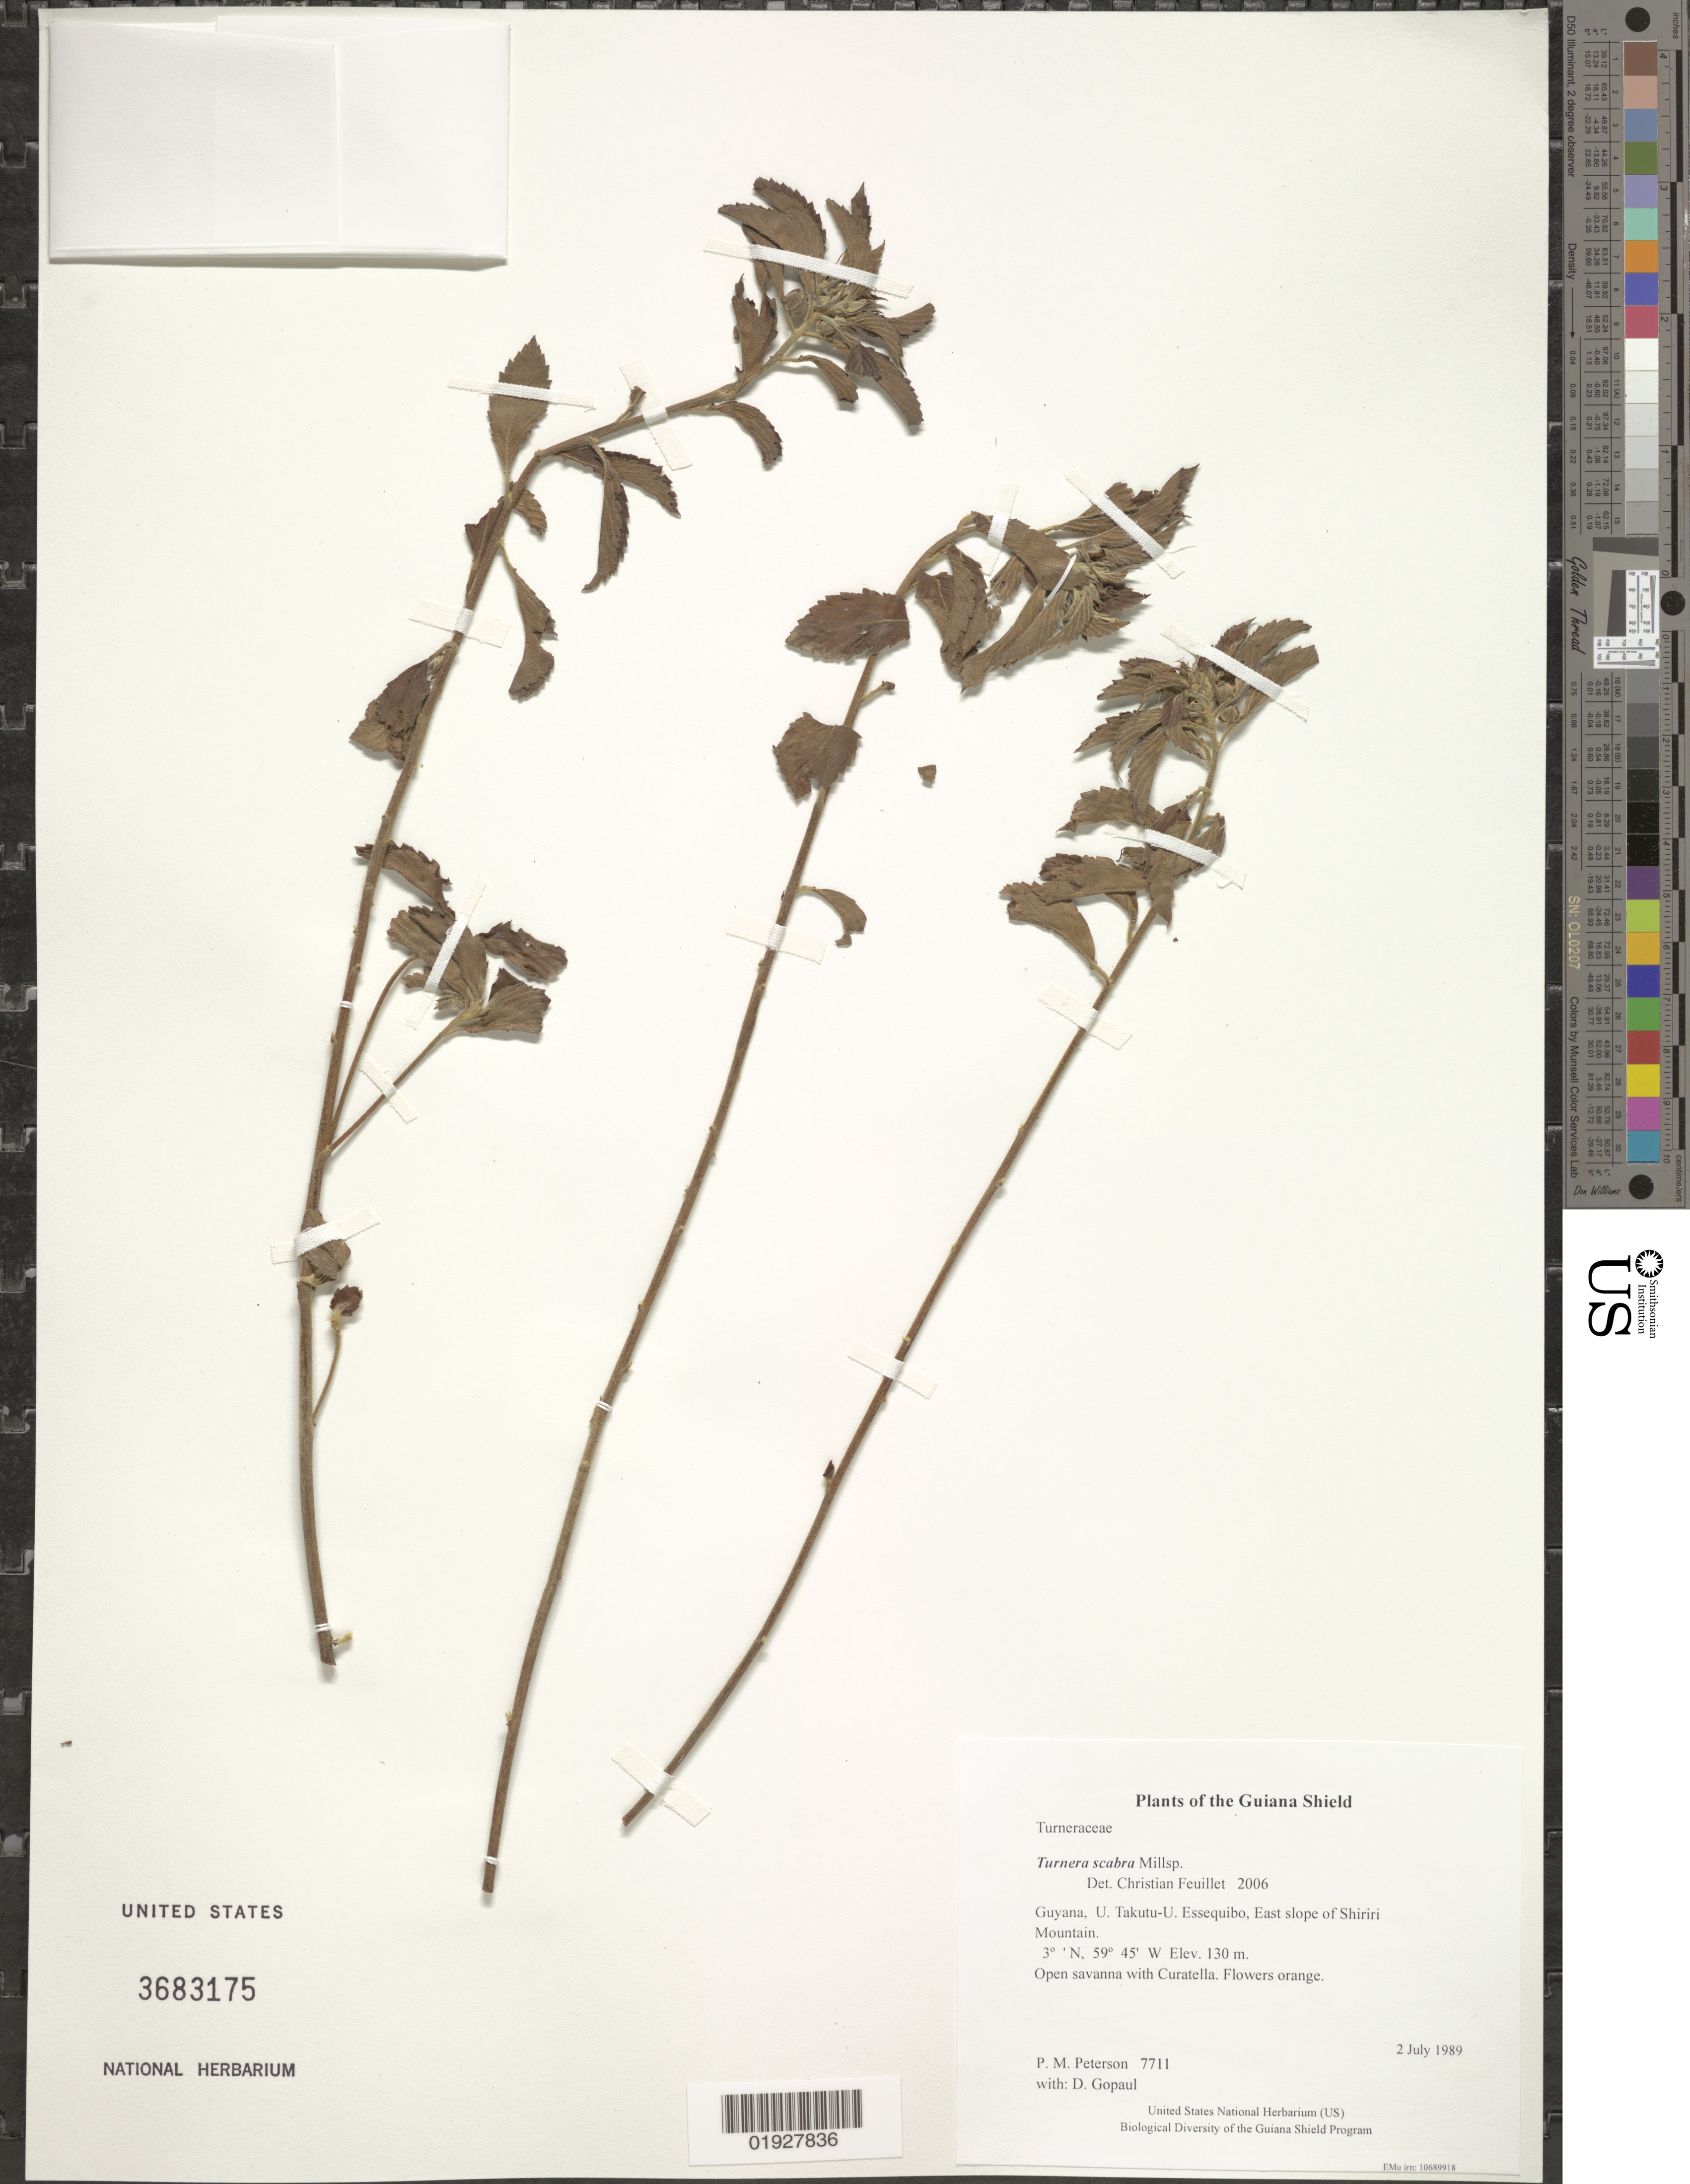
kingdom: Plantae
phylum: Tracheophyta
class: Magnoliopsida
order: Malpighiales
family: Turneraceae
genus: Turnera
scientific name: Turnera scabra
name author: Millsp.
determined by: Feuillet, C.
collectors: P. M. Peterson & D. Gopaul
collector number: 7711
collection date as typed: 2 July 1989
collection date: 1989-07-02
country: Guyana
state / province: U. Takutu-U. Essequibo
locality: East slope of Shiriri Mountain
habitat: Open savanna with Curatella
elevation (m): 130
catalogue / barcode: US 3683175